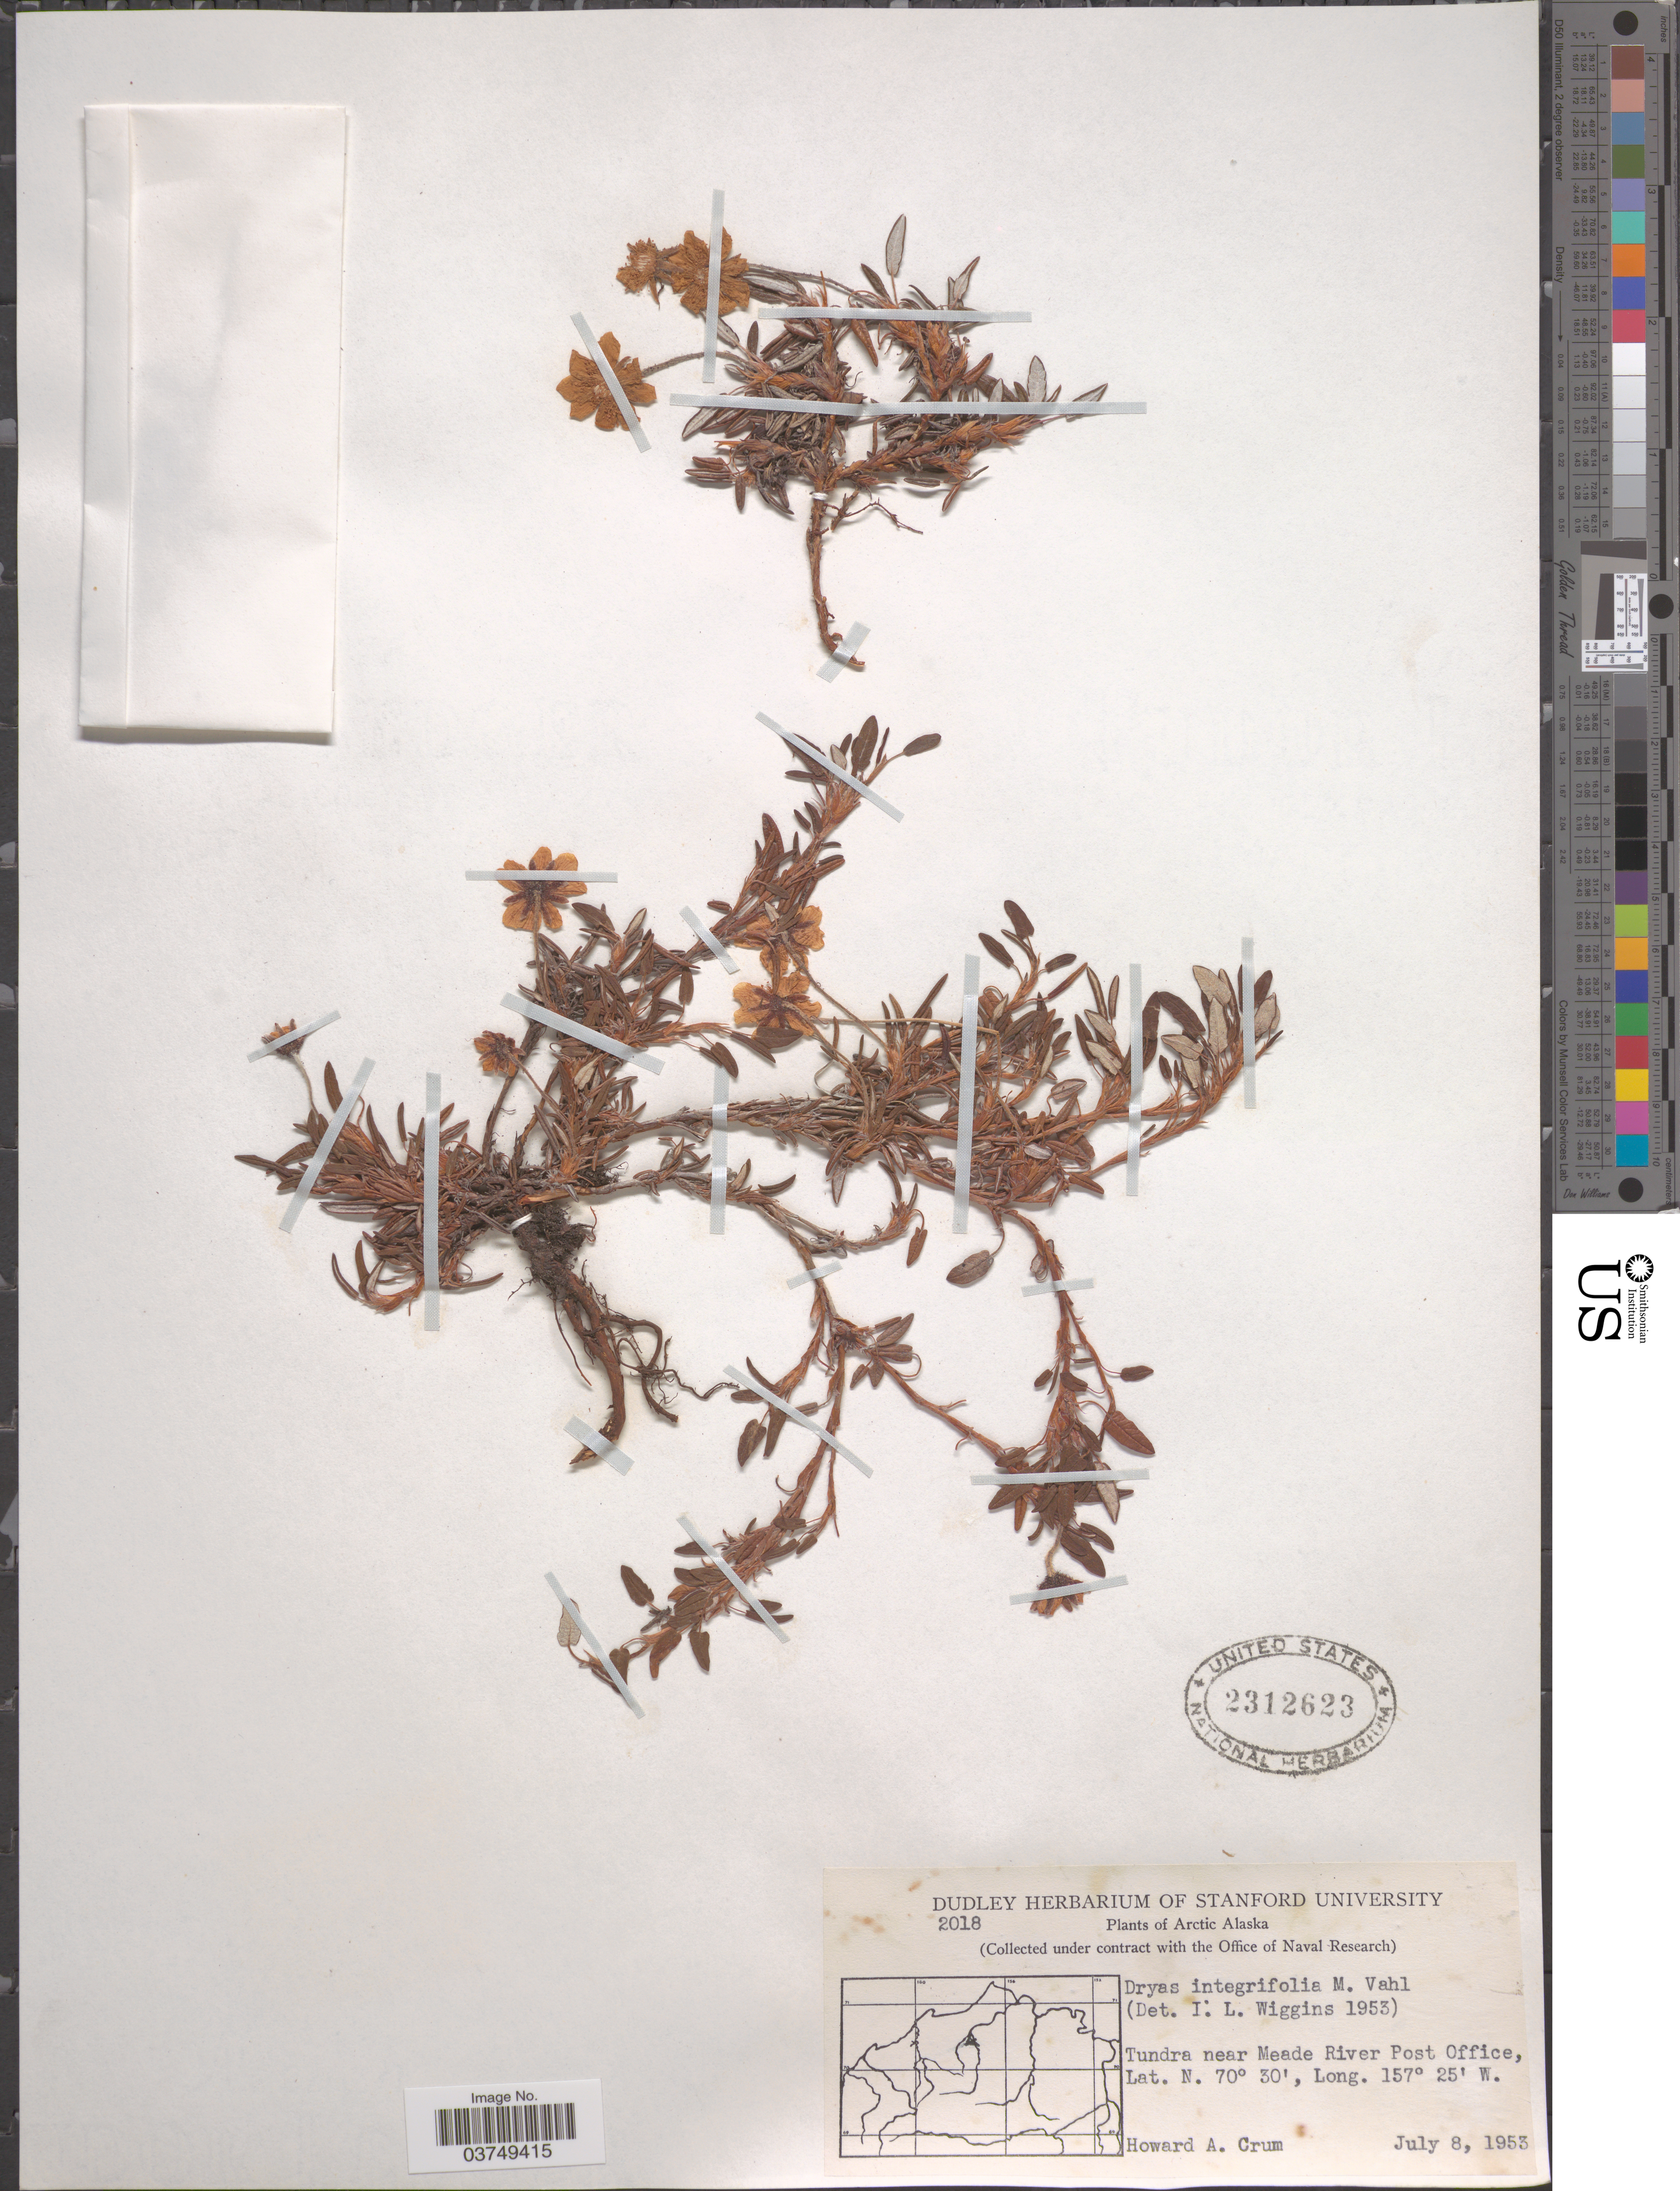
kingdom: Plantae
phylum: Tracheophyta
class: Magnoliopsida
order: Rosales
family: Rosaceae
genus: Dryas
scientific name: Dryas integrifolia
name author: Vahl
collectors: H. A. Crum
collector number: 2018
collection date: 1953-07-08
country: United States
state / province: Alaska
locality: Arctic Alaska. Tundra near Meade River Post Office.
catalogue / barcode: US 2312623